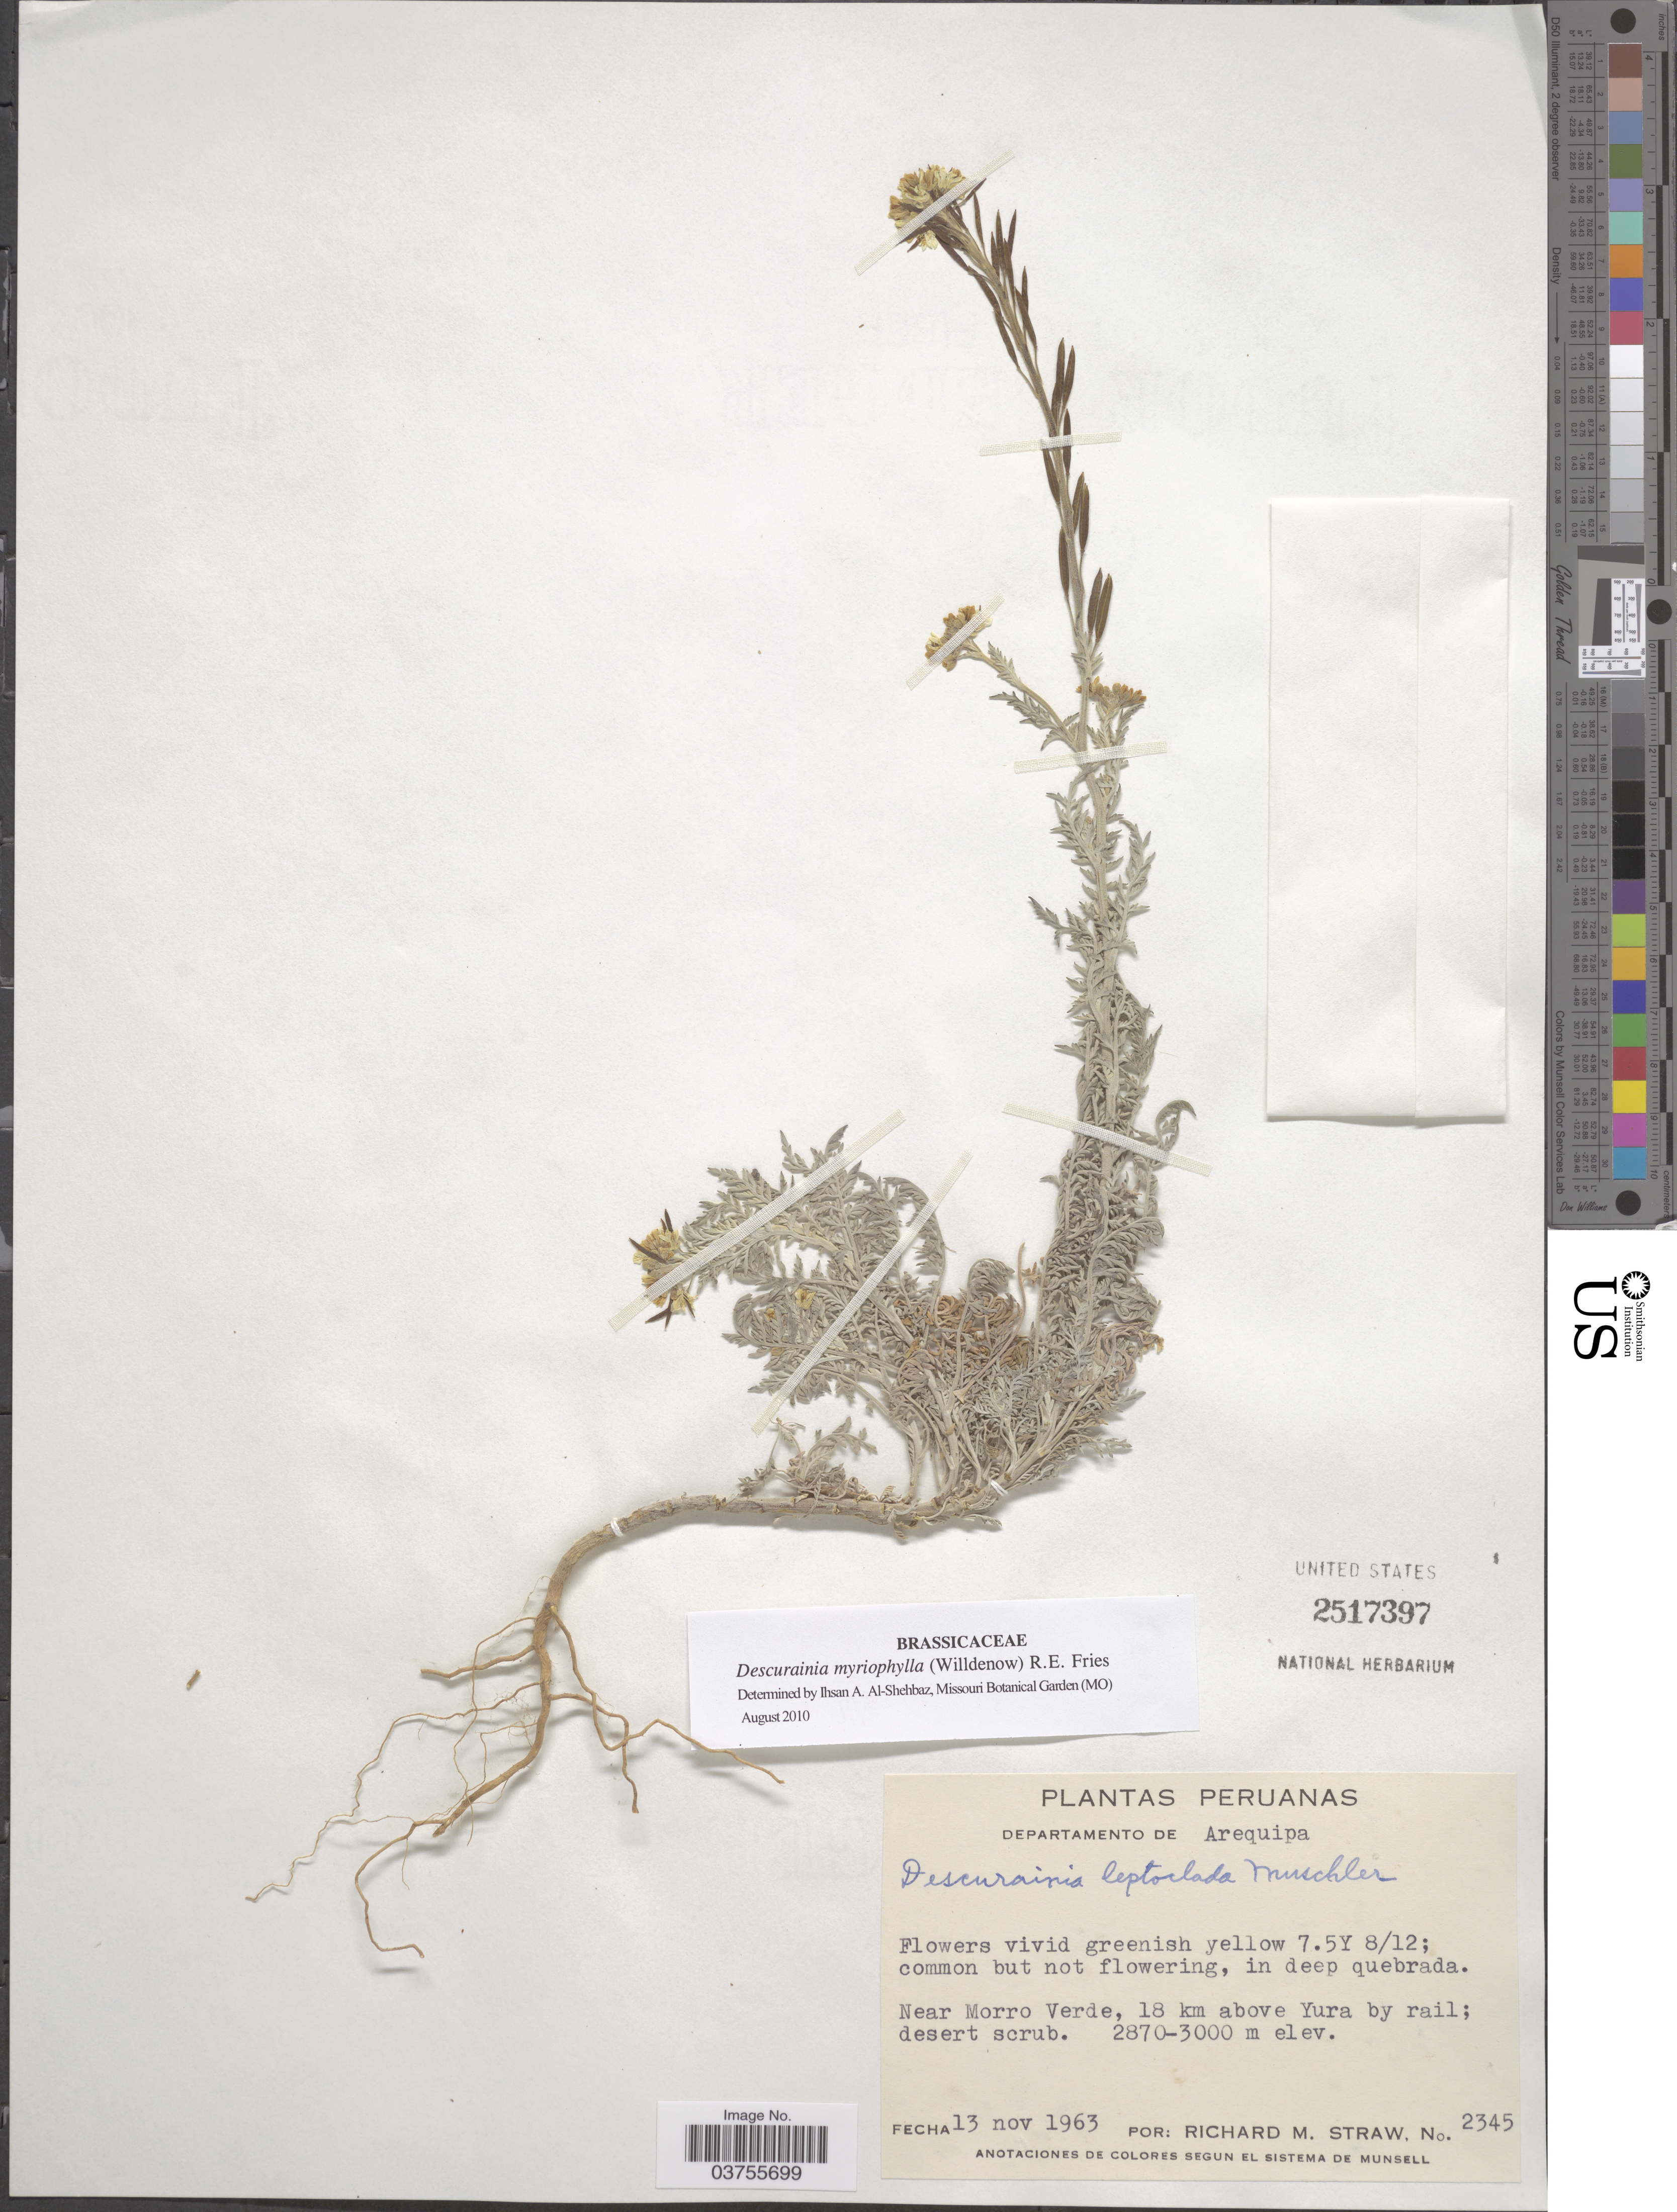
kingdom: Plantae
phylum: Tracheophyta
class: Magnoliopsida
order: Brassicales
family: Brassicaceae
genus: Descurainia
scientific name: Descurainia myriophylla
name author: (Willd.) R.E. Fr.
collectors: R. M. Straw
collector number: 2345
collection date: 1963-11-13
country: Peru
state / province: Arequipa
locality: Departamento de Arequipa. Near Morro Verde, 18 km above Yura by rail.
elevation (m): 2870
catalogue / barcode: US 2517397